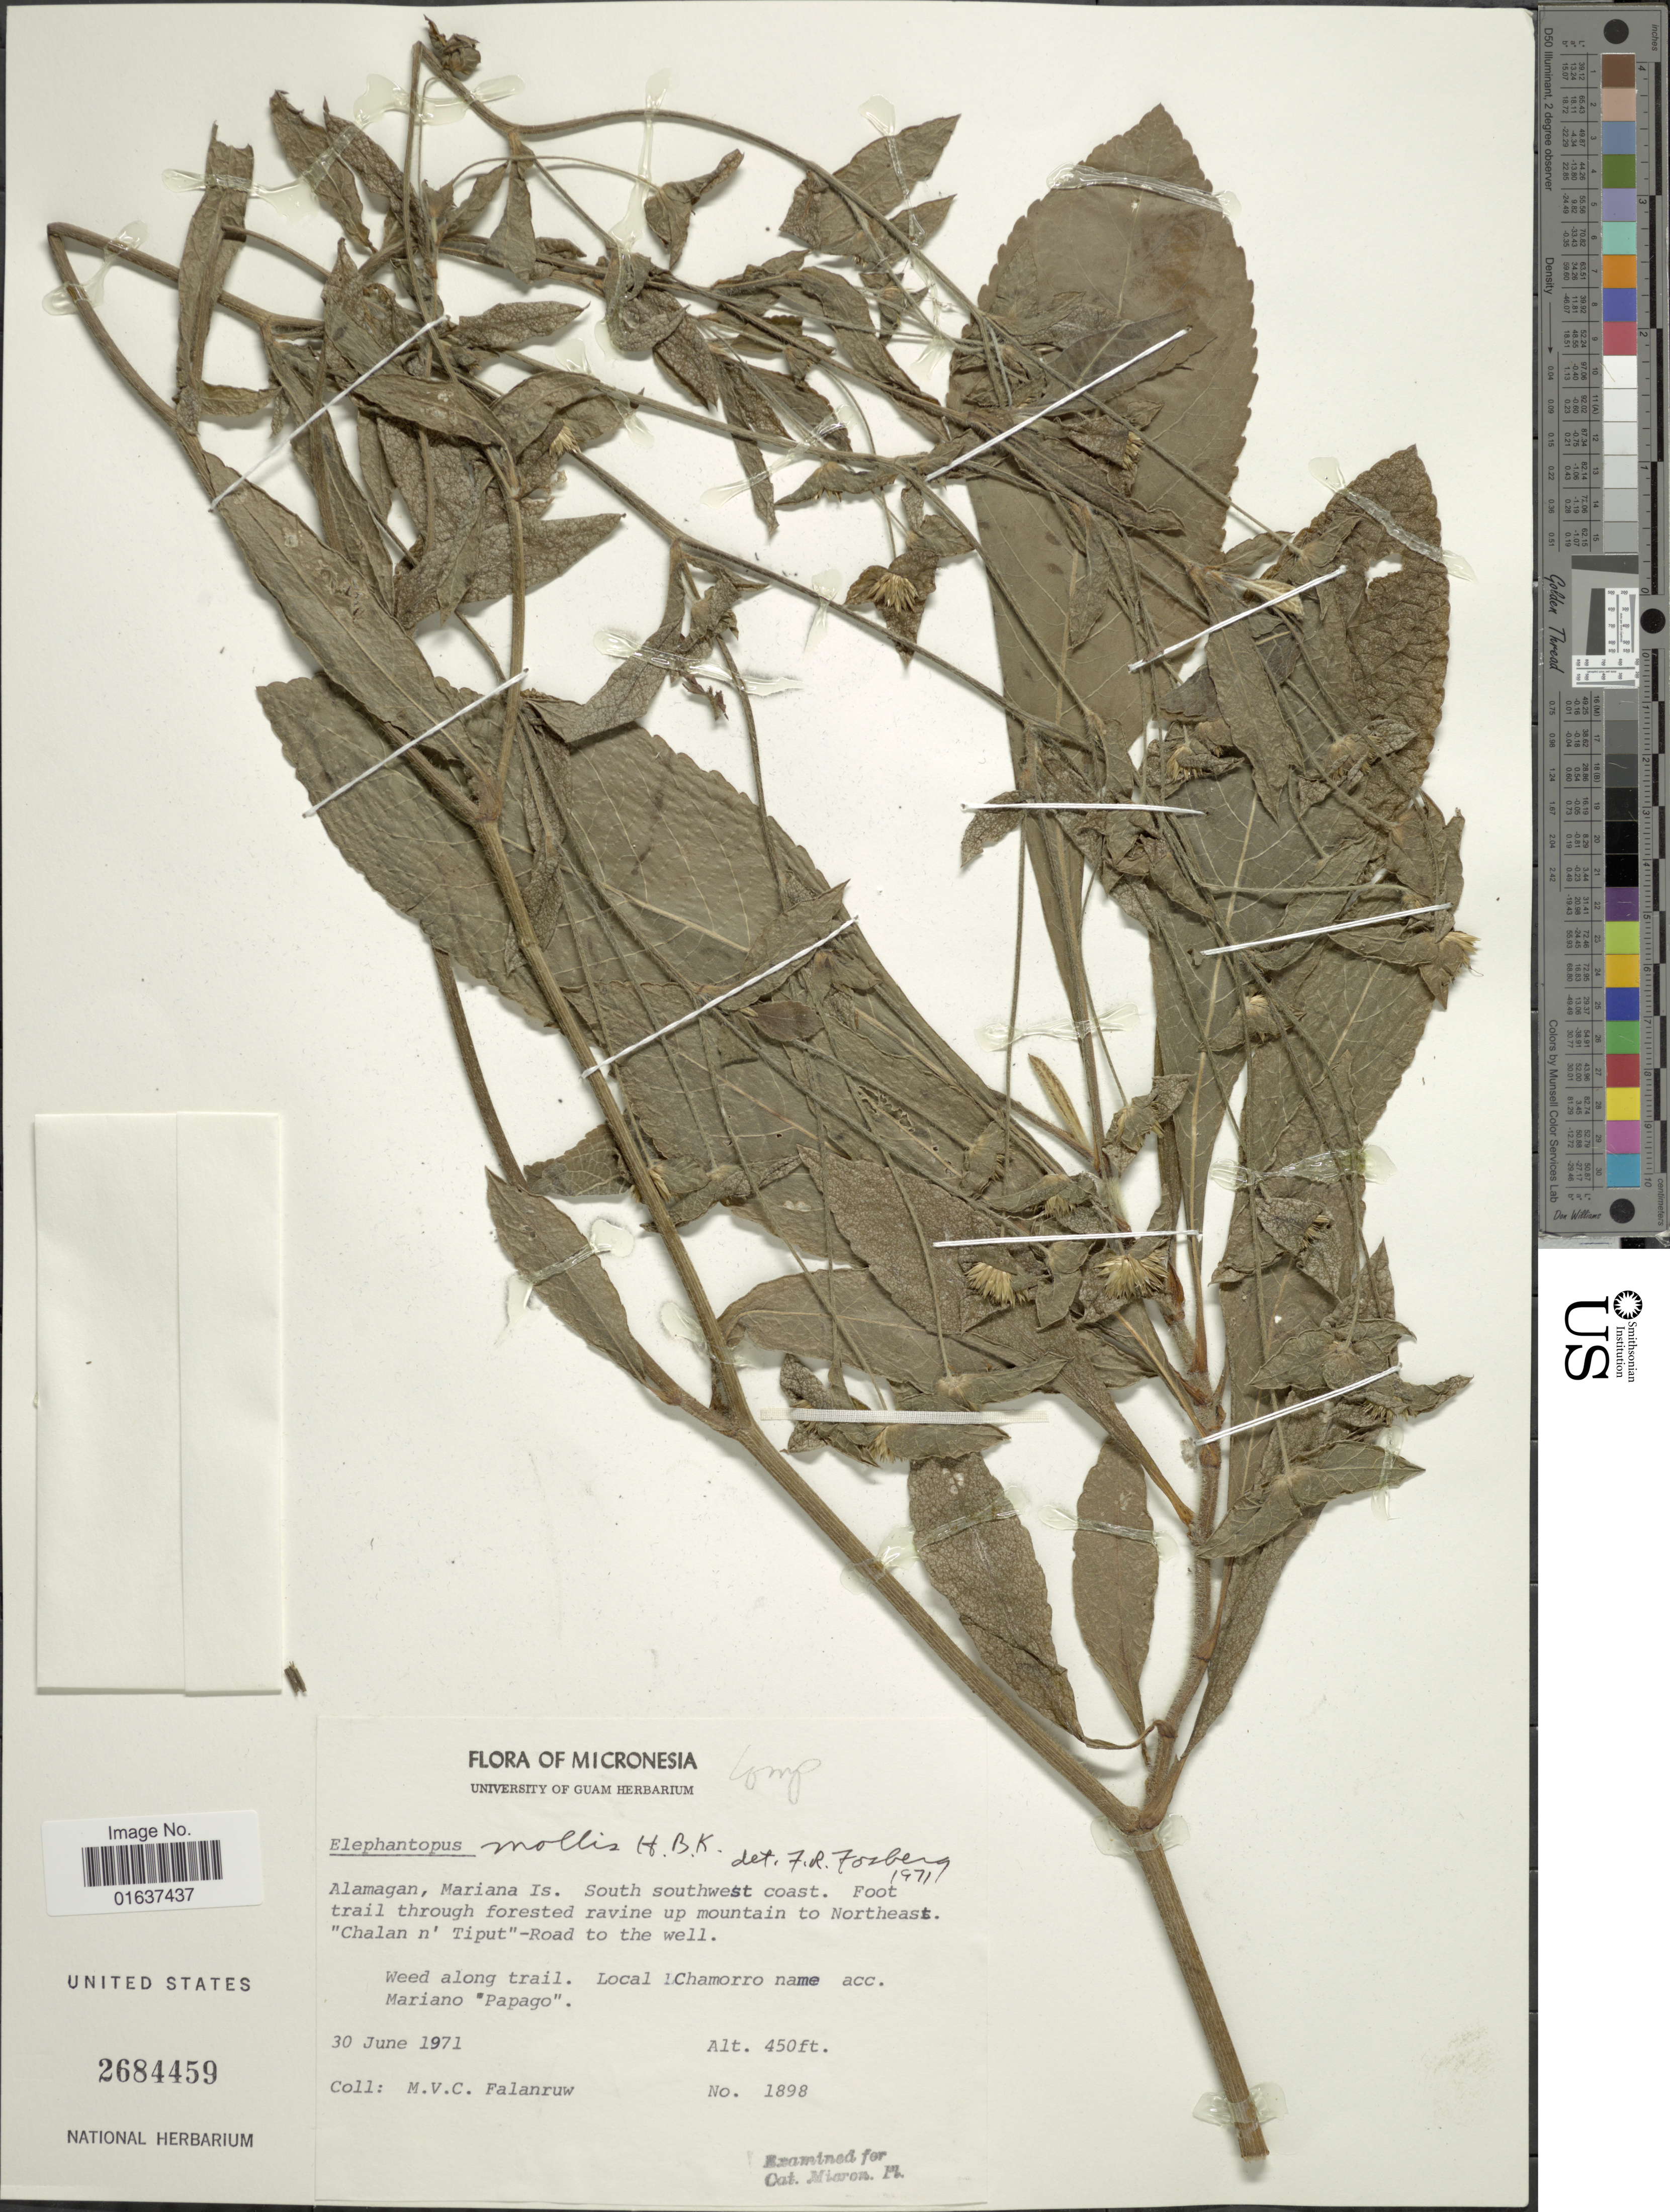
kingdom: Plantae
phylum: Tracheophyta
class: Magnoliopsida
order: Asterales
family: Asteraceae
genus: Elephantopus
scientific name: Elephantopus mollis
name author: Kunth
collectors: M. V. Falanruw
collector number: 1898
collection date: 1971-06-30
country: Northern Mariana Islands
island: Alamagan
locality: Alamagan, Mariana Is. South southwest coast. Foot trail through forested ravine up mountain to Northeast. Chalan n Tiput - Road to the well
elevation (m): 137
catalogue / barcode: US 2684459